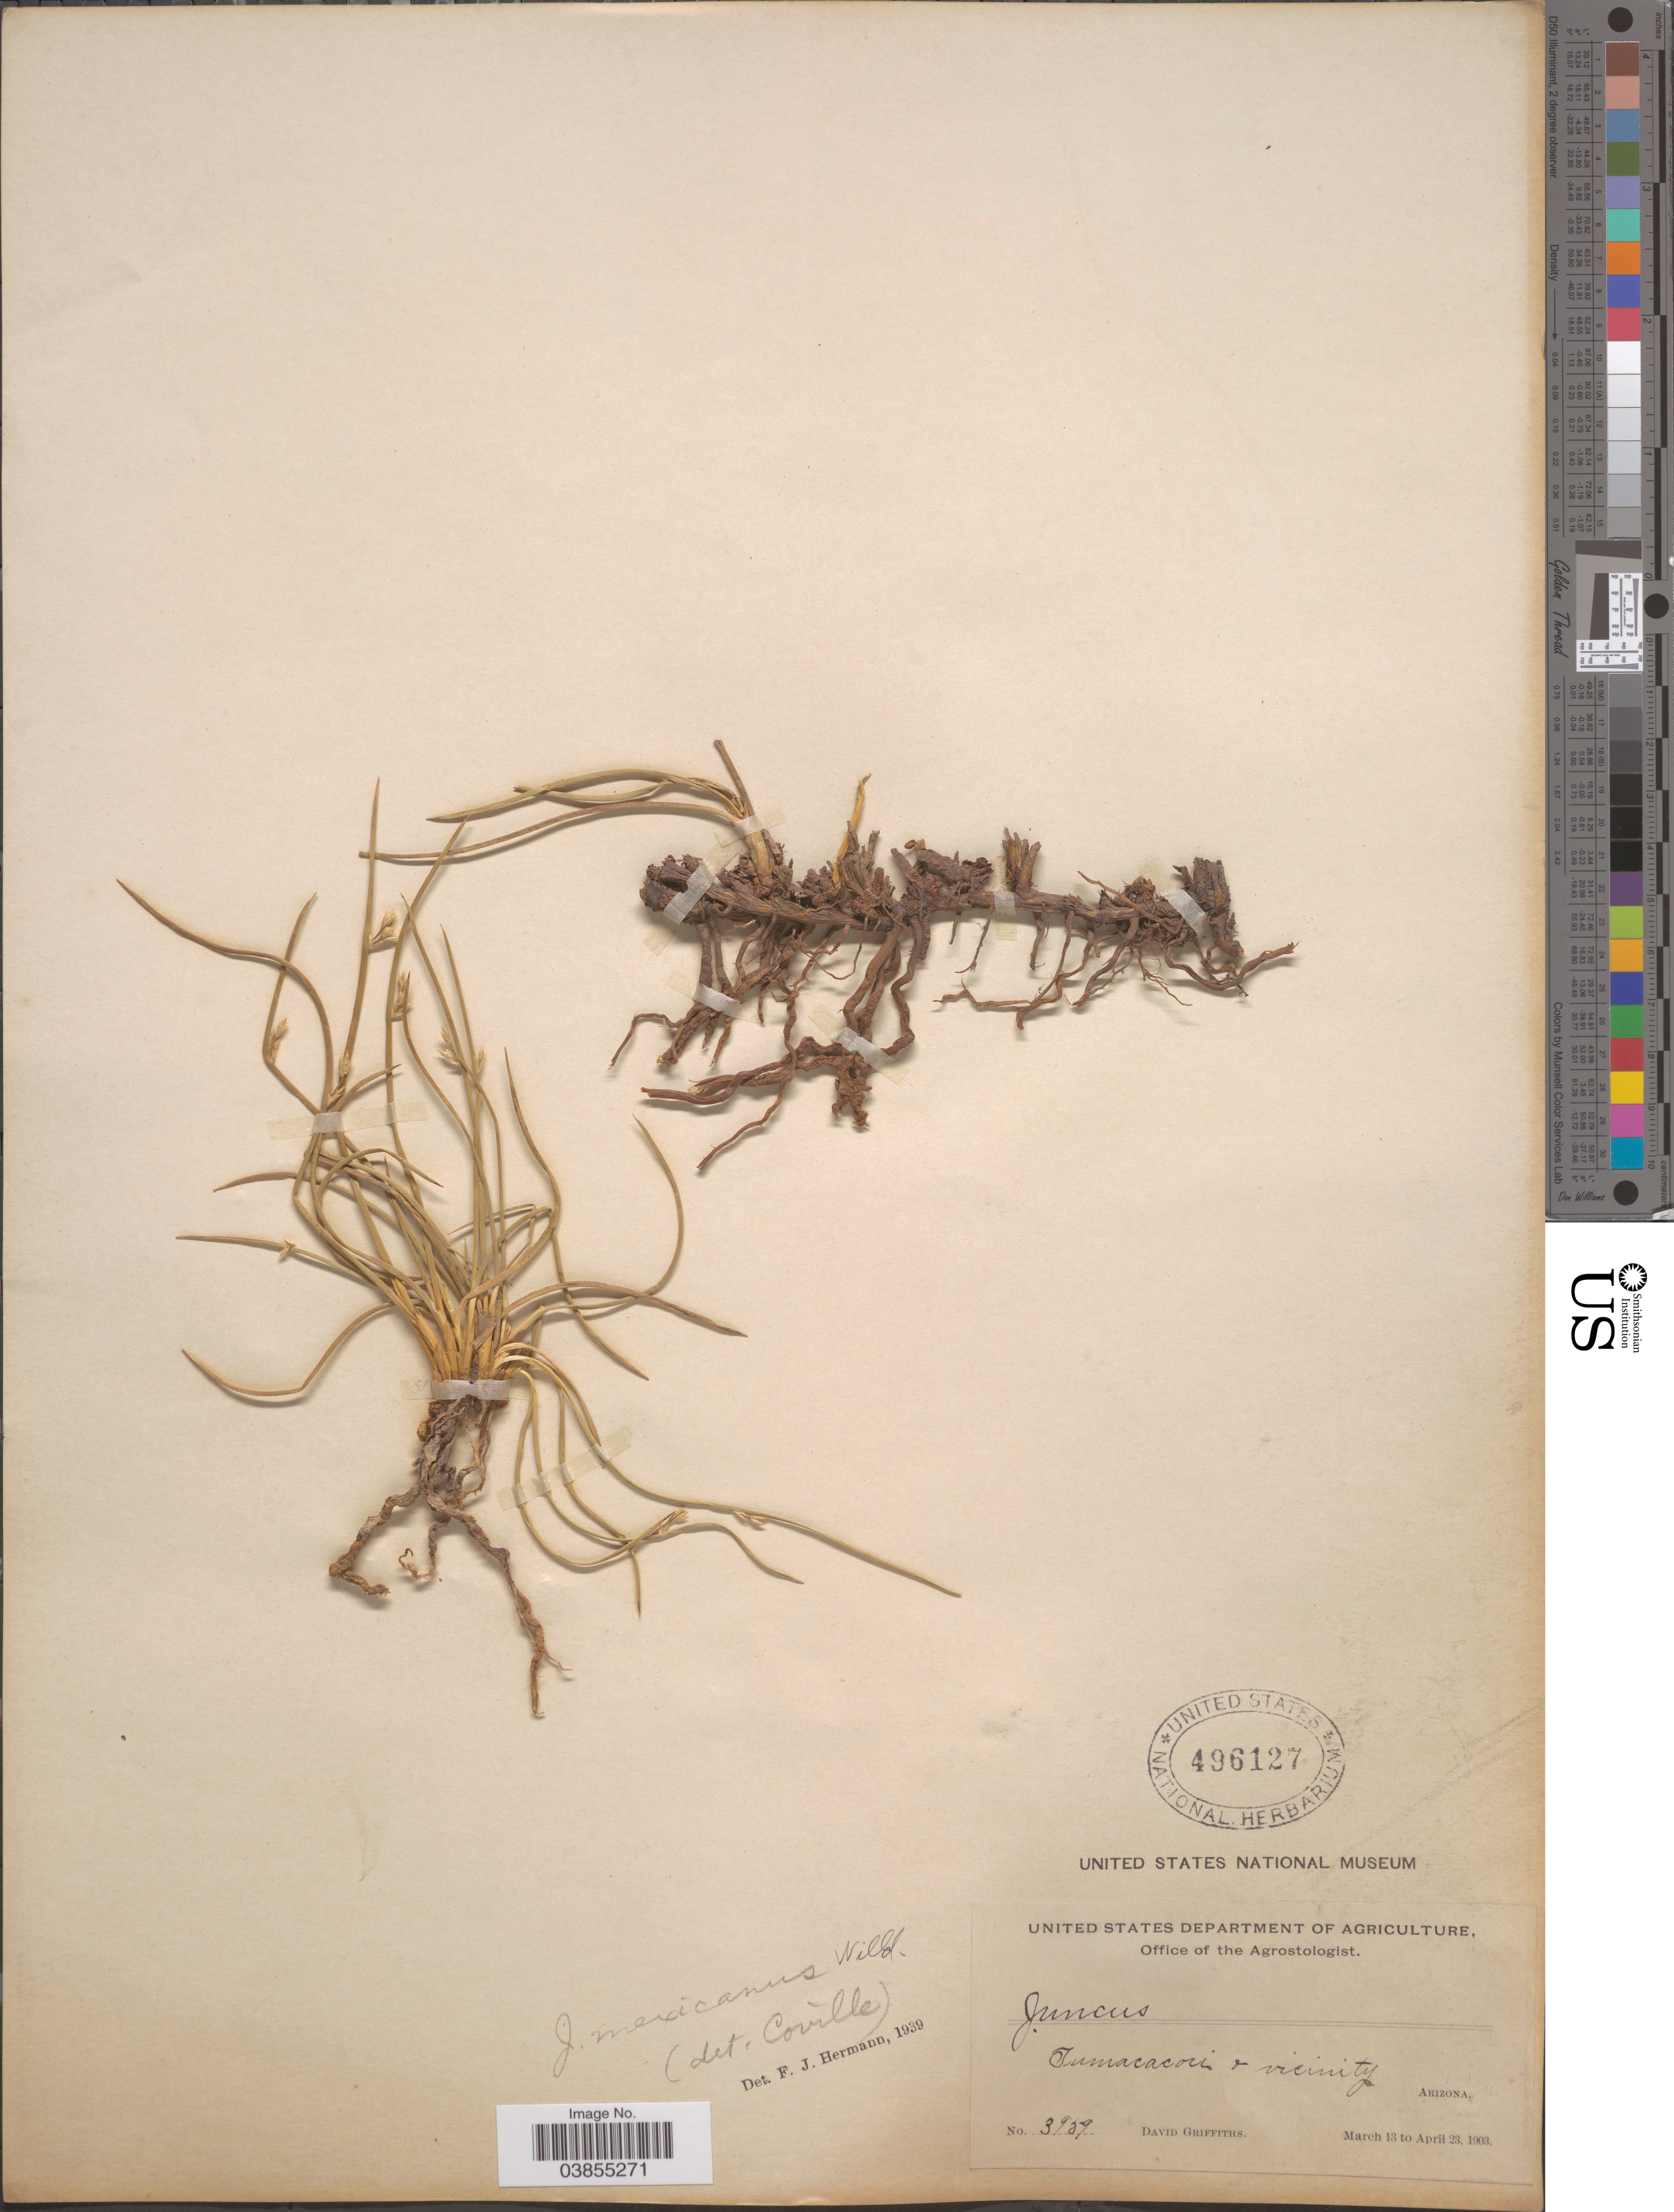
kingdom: Plantae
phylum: Tracheophyta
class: Liliopsida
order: Poales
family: Juncaceae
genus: Juncus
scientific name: Juncus mexicanus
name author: Willd. ex Schult. & Schult. f.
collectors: D. Griffiths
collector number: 3959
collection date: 1903-03-13/1903-04-23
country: United States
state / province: Arizona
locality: Tumacacori & vicinity.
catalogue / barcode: US 496127